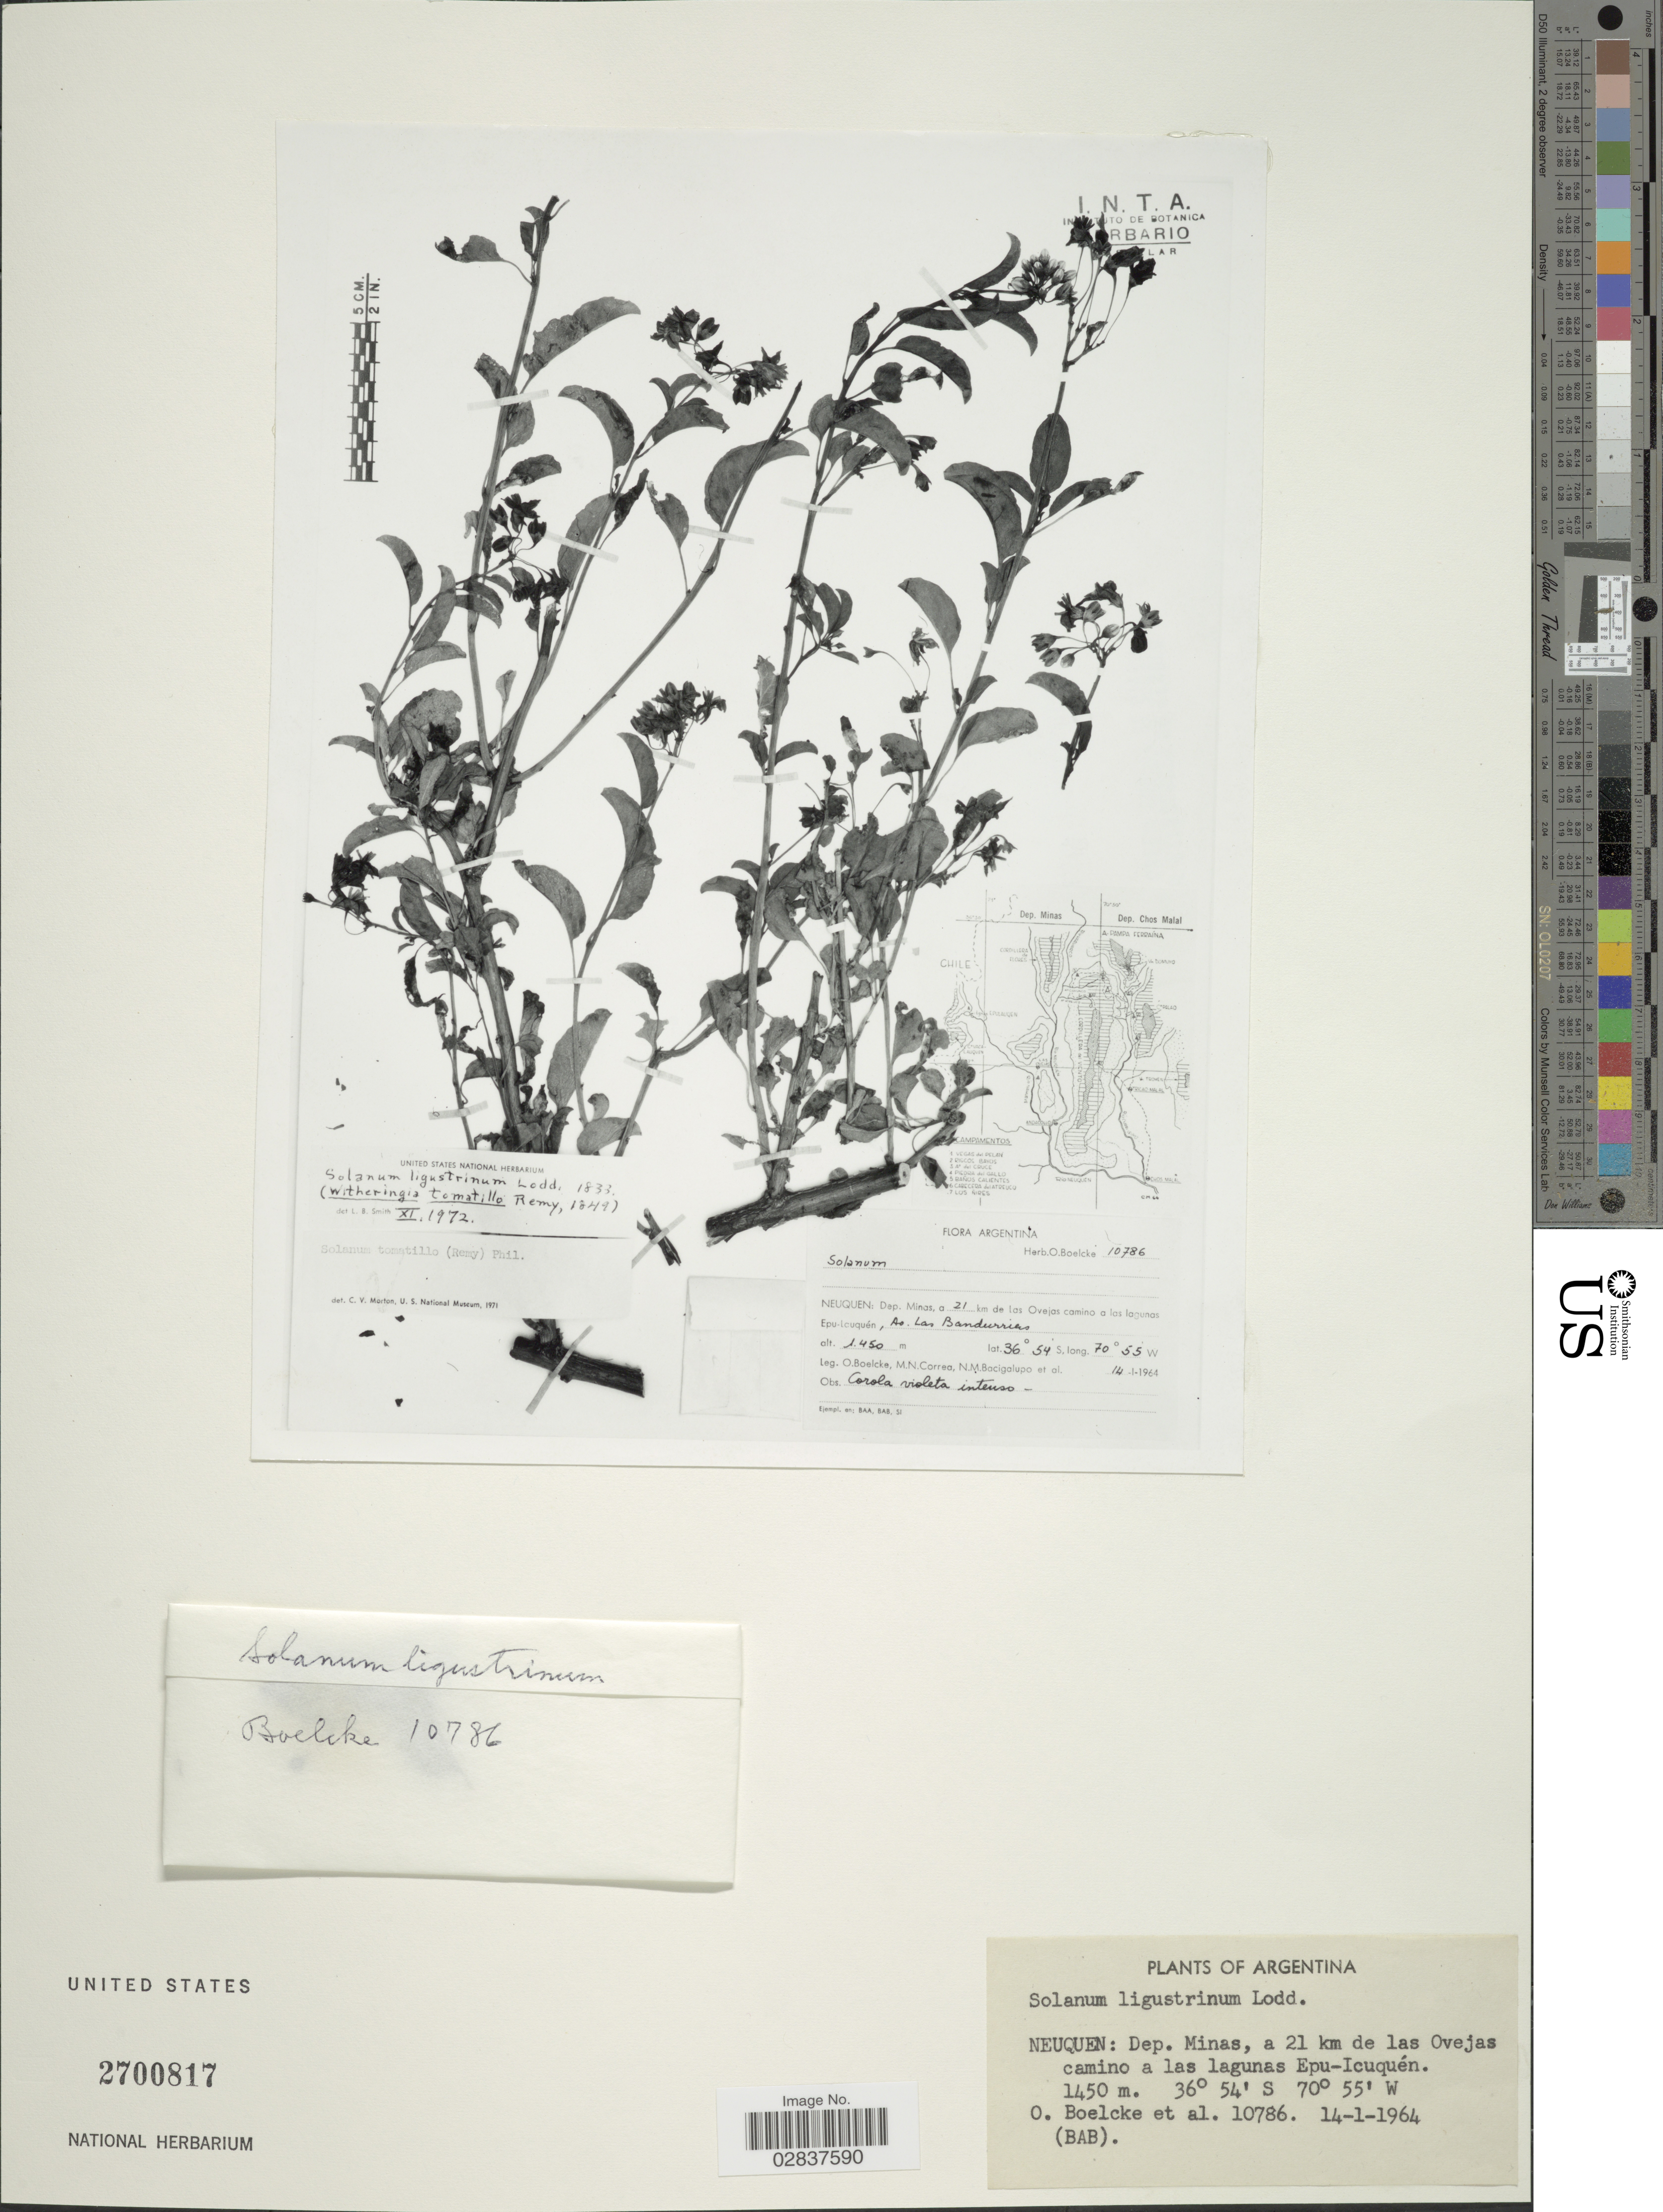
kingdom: Plantae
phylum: Tracheophyta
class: Magnoliopsida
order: Solanales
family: Solanaceae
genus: Solanum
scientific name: Solanum ligustrinum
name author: Lodd.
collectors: O. Boelcke & et al.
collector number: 10786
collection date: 1964-01-14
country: Argentina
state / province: Neuquen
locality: Dep. Minas, a 21 km de las Ovejas camino a las lagunas Epu-Icuquén. Ao. Las Bandurrias.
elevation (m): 1450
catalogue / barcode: US 2700817